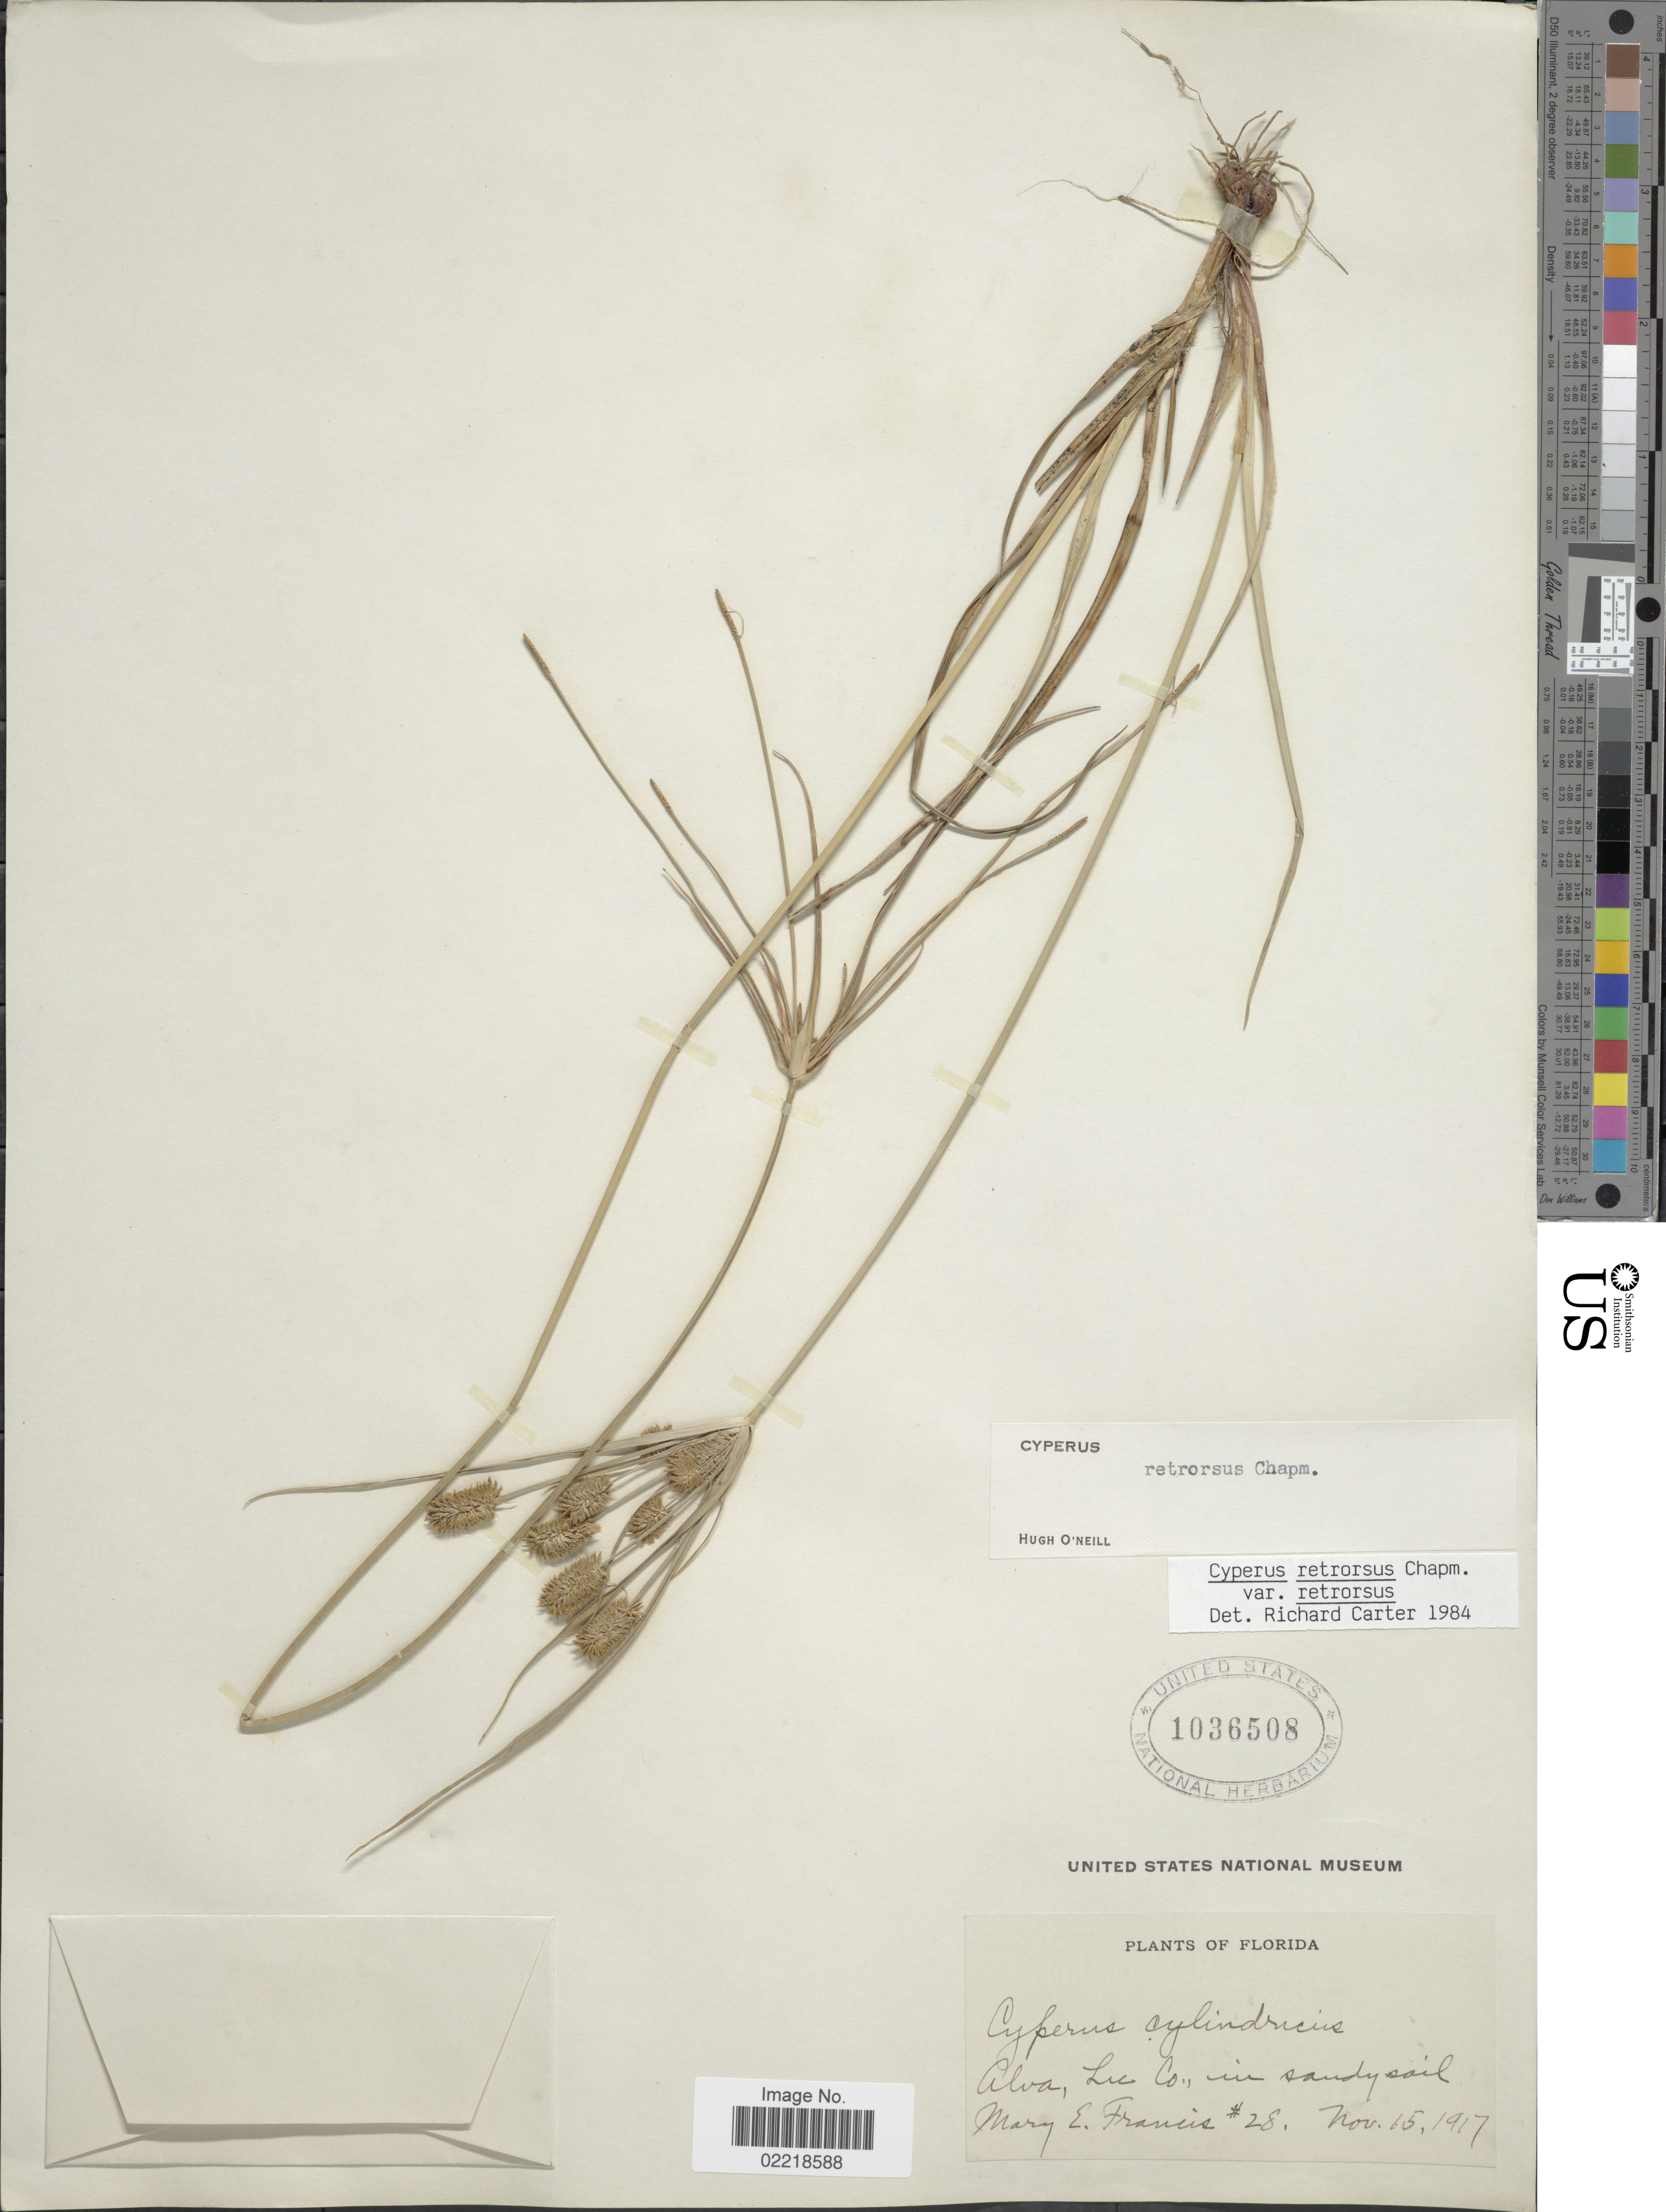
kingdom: Plantae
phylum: Tracheophyta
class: Liliopsida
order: Poales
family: Cyperaceae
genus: Cyperus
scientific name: Cyperus retrorsus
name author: Chapm.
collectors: M. E. Francis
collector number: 28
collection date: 1917-11-15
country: United States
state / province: Florida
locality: Alva, Lee Co., in sandy soil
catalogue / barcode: US 1036508